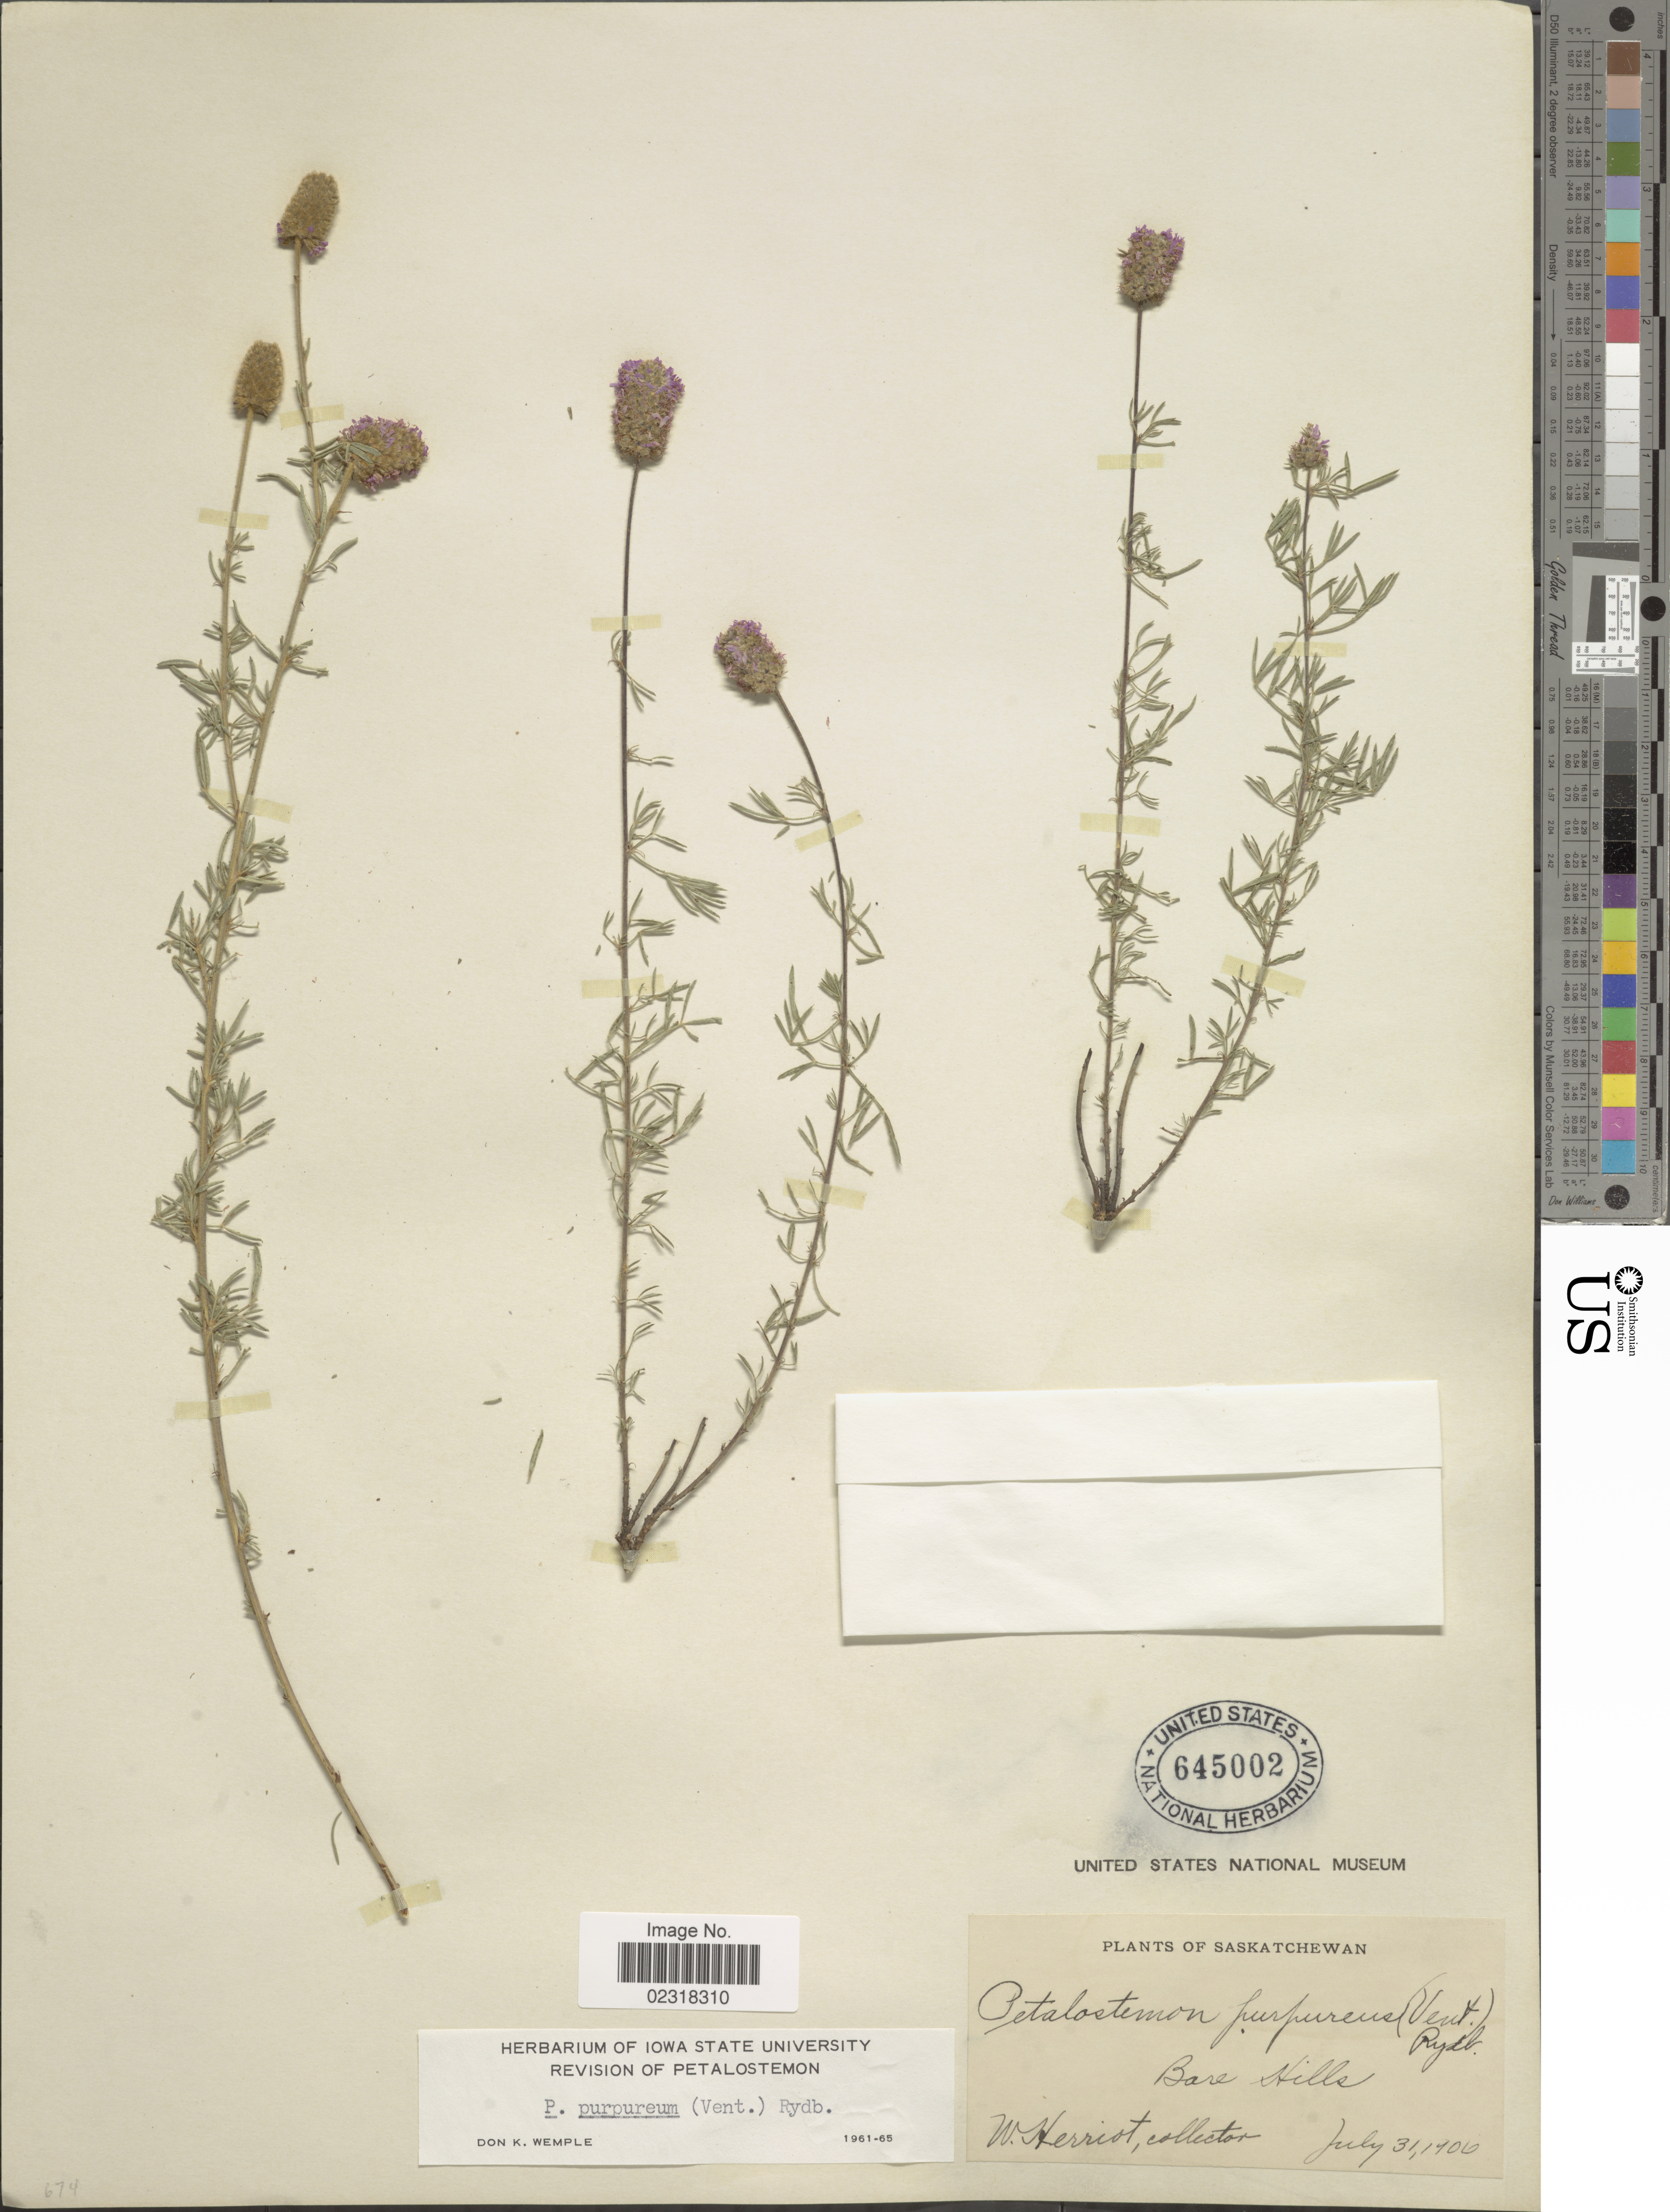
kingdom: Plantae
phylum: Tracheophyta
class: Magnoliopsida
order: Fabales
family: Fabaceae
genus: Dalea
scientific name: Dalea purpurea var. purpurea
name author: Vent.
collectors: W. Herriot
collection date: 1906-07-31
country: Canada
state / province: Saskatchewan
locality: Bare Hills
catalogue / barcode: US 645002